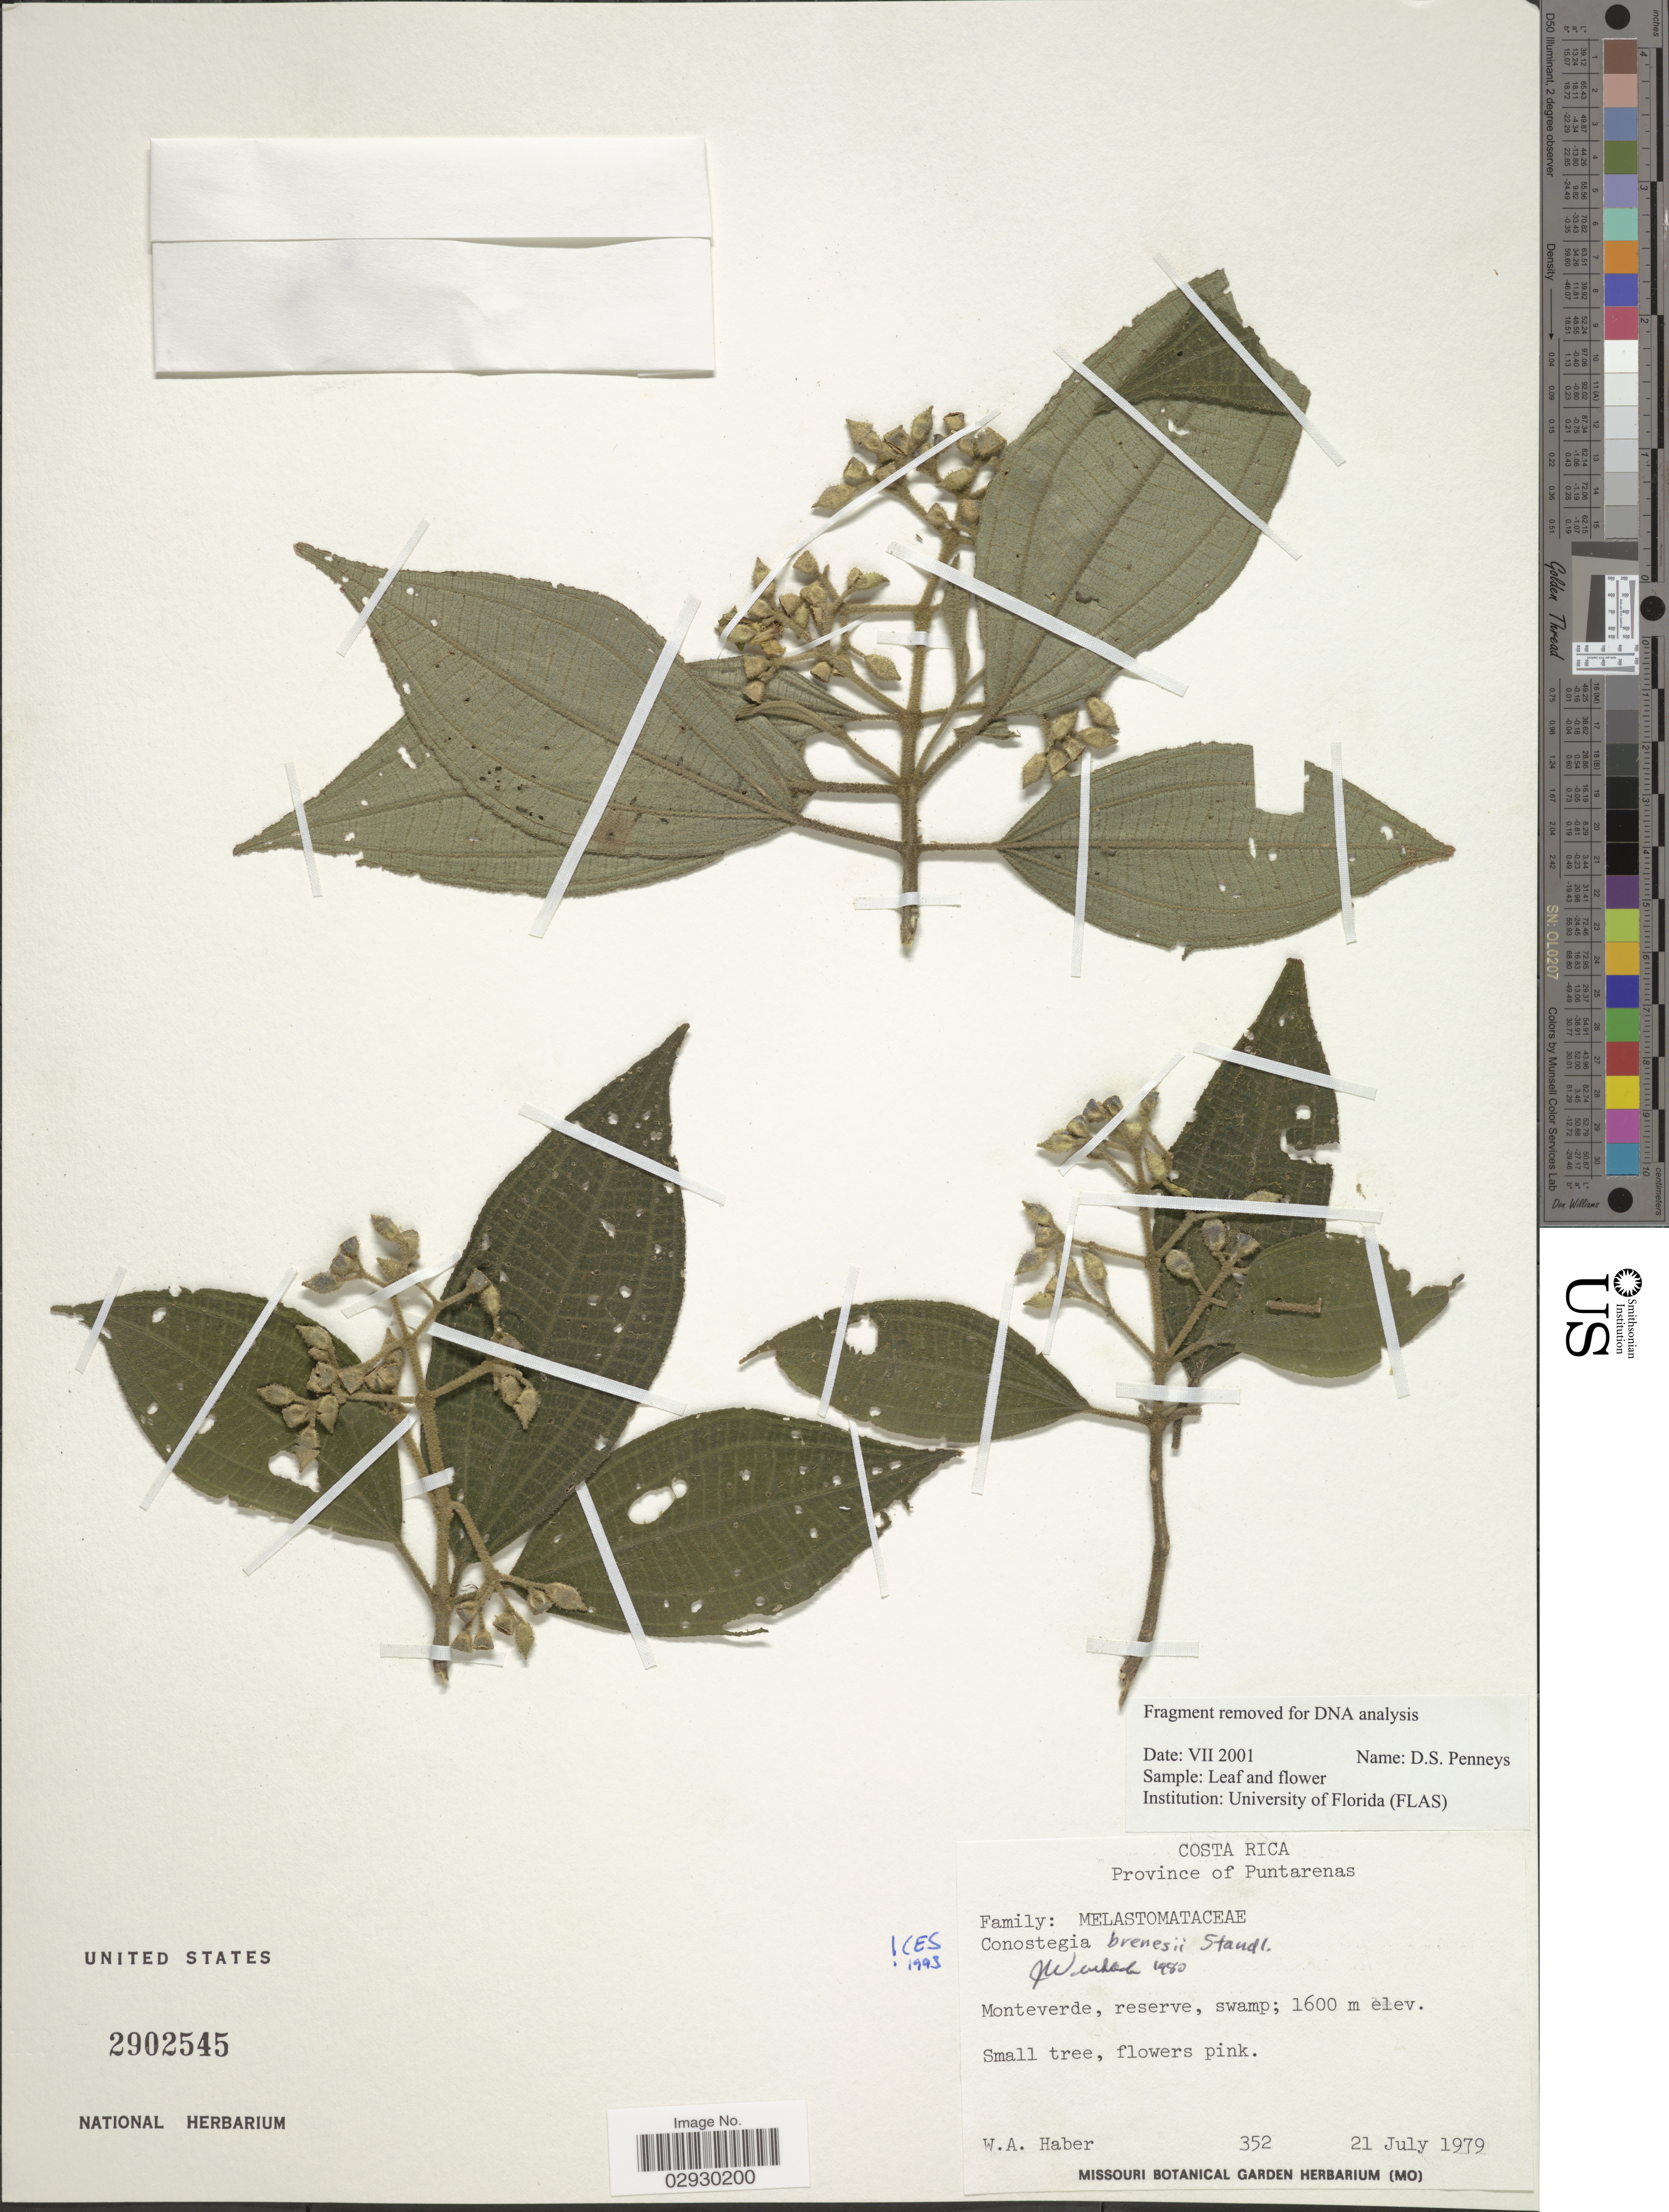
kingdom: Plantae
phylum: Tracheophyta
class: Magnoliopsida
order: Myrtales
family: Melastomataceae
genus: Conostegia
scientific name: Conostegia brenesii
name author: Standl.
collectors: W. A. Haber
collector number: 352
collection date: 1979-07-21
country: Costa Rica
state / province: Puntarenas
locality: Monteverde, reserve, swamp.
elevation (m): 1600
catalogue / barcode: US 2902545